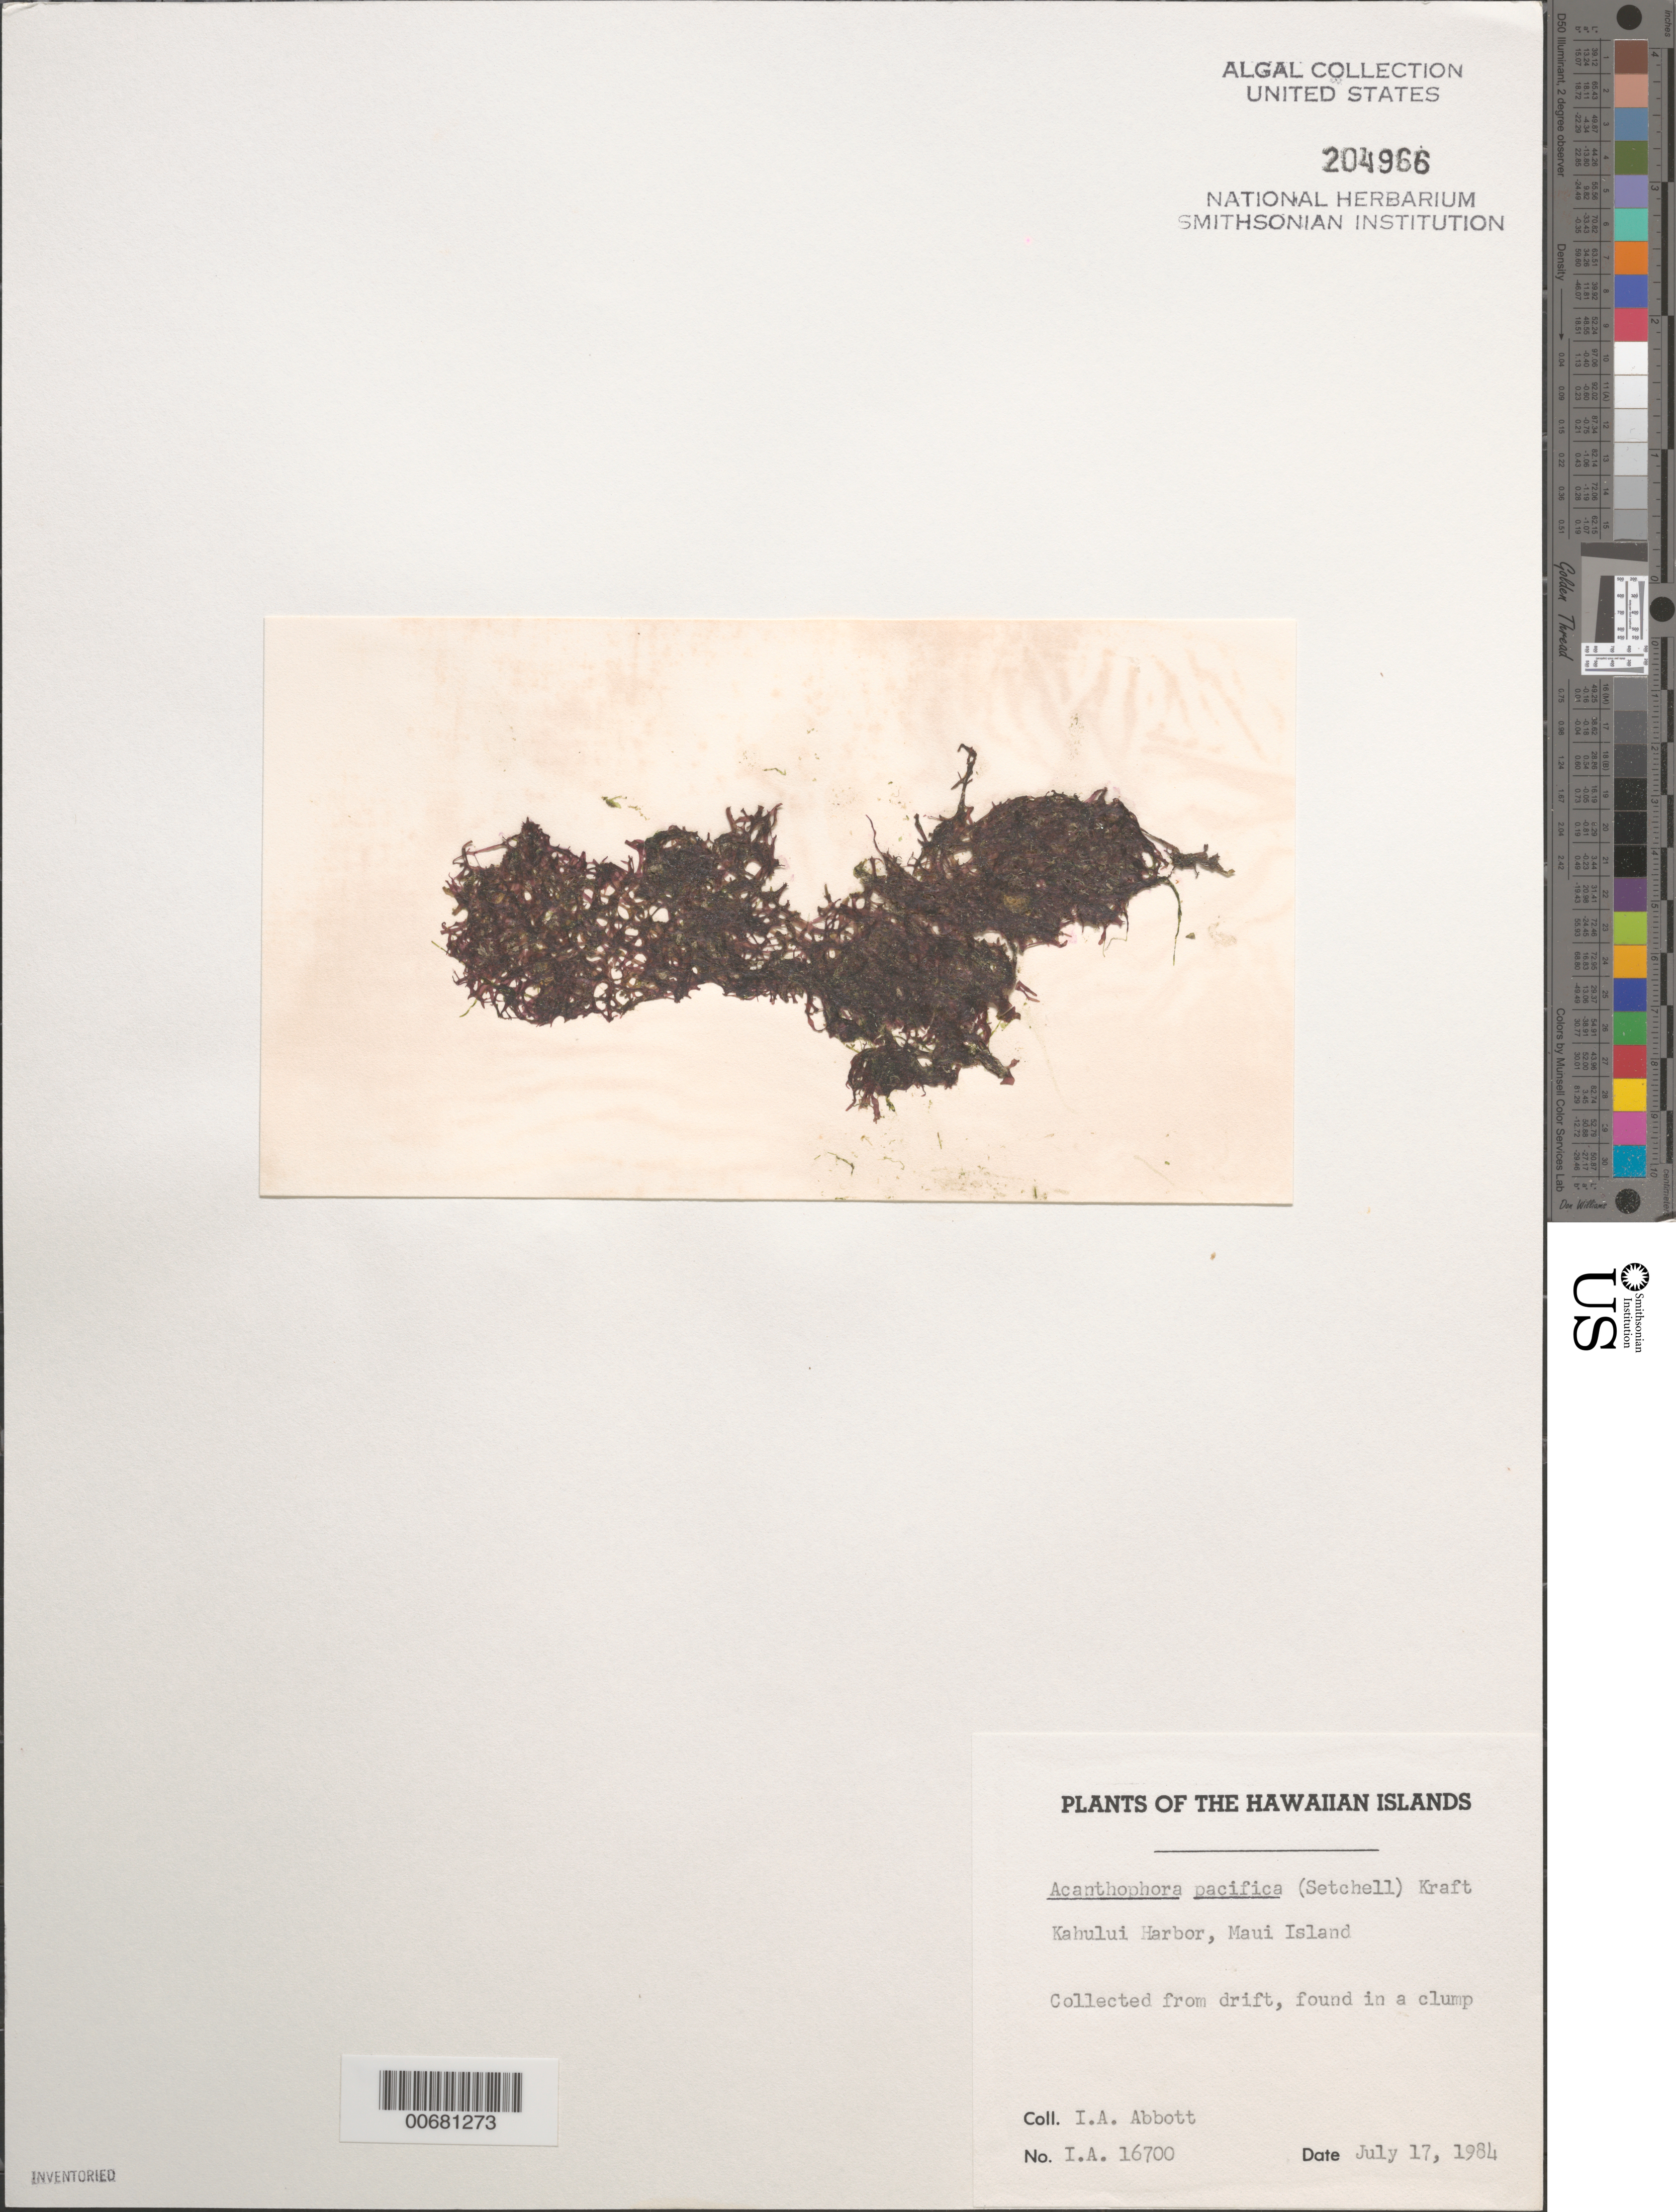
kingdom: Plantae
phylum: Rhodophyta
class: Florideophyceae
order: Ceramiales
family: Rhodomelaceae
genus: Acanthophora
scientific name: Acanthophora pacifica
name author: (Setch.) G.T.Kraft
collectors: I. A. Abbott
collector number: IAA 16700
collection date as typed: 17 Jul 1984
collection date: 1984-07-17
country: United States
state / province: Hawaii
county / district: Maui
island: Maui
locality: Kahului Harbor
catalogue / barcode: US 204966